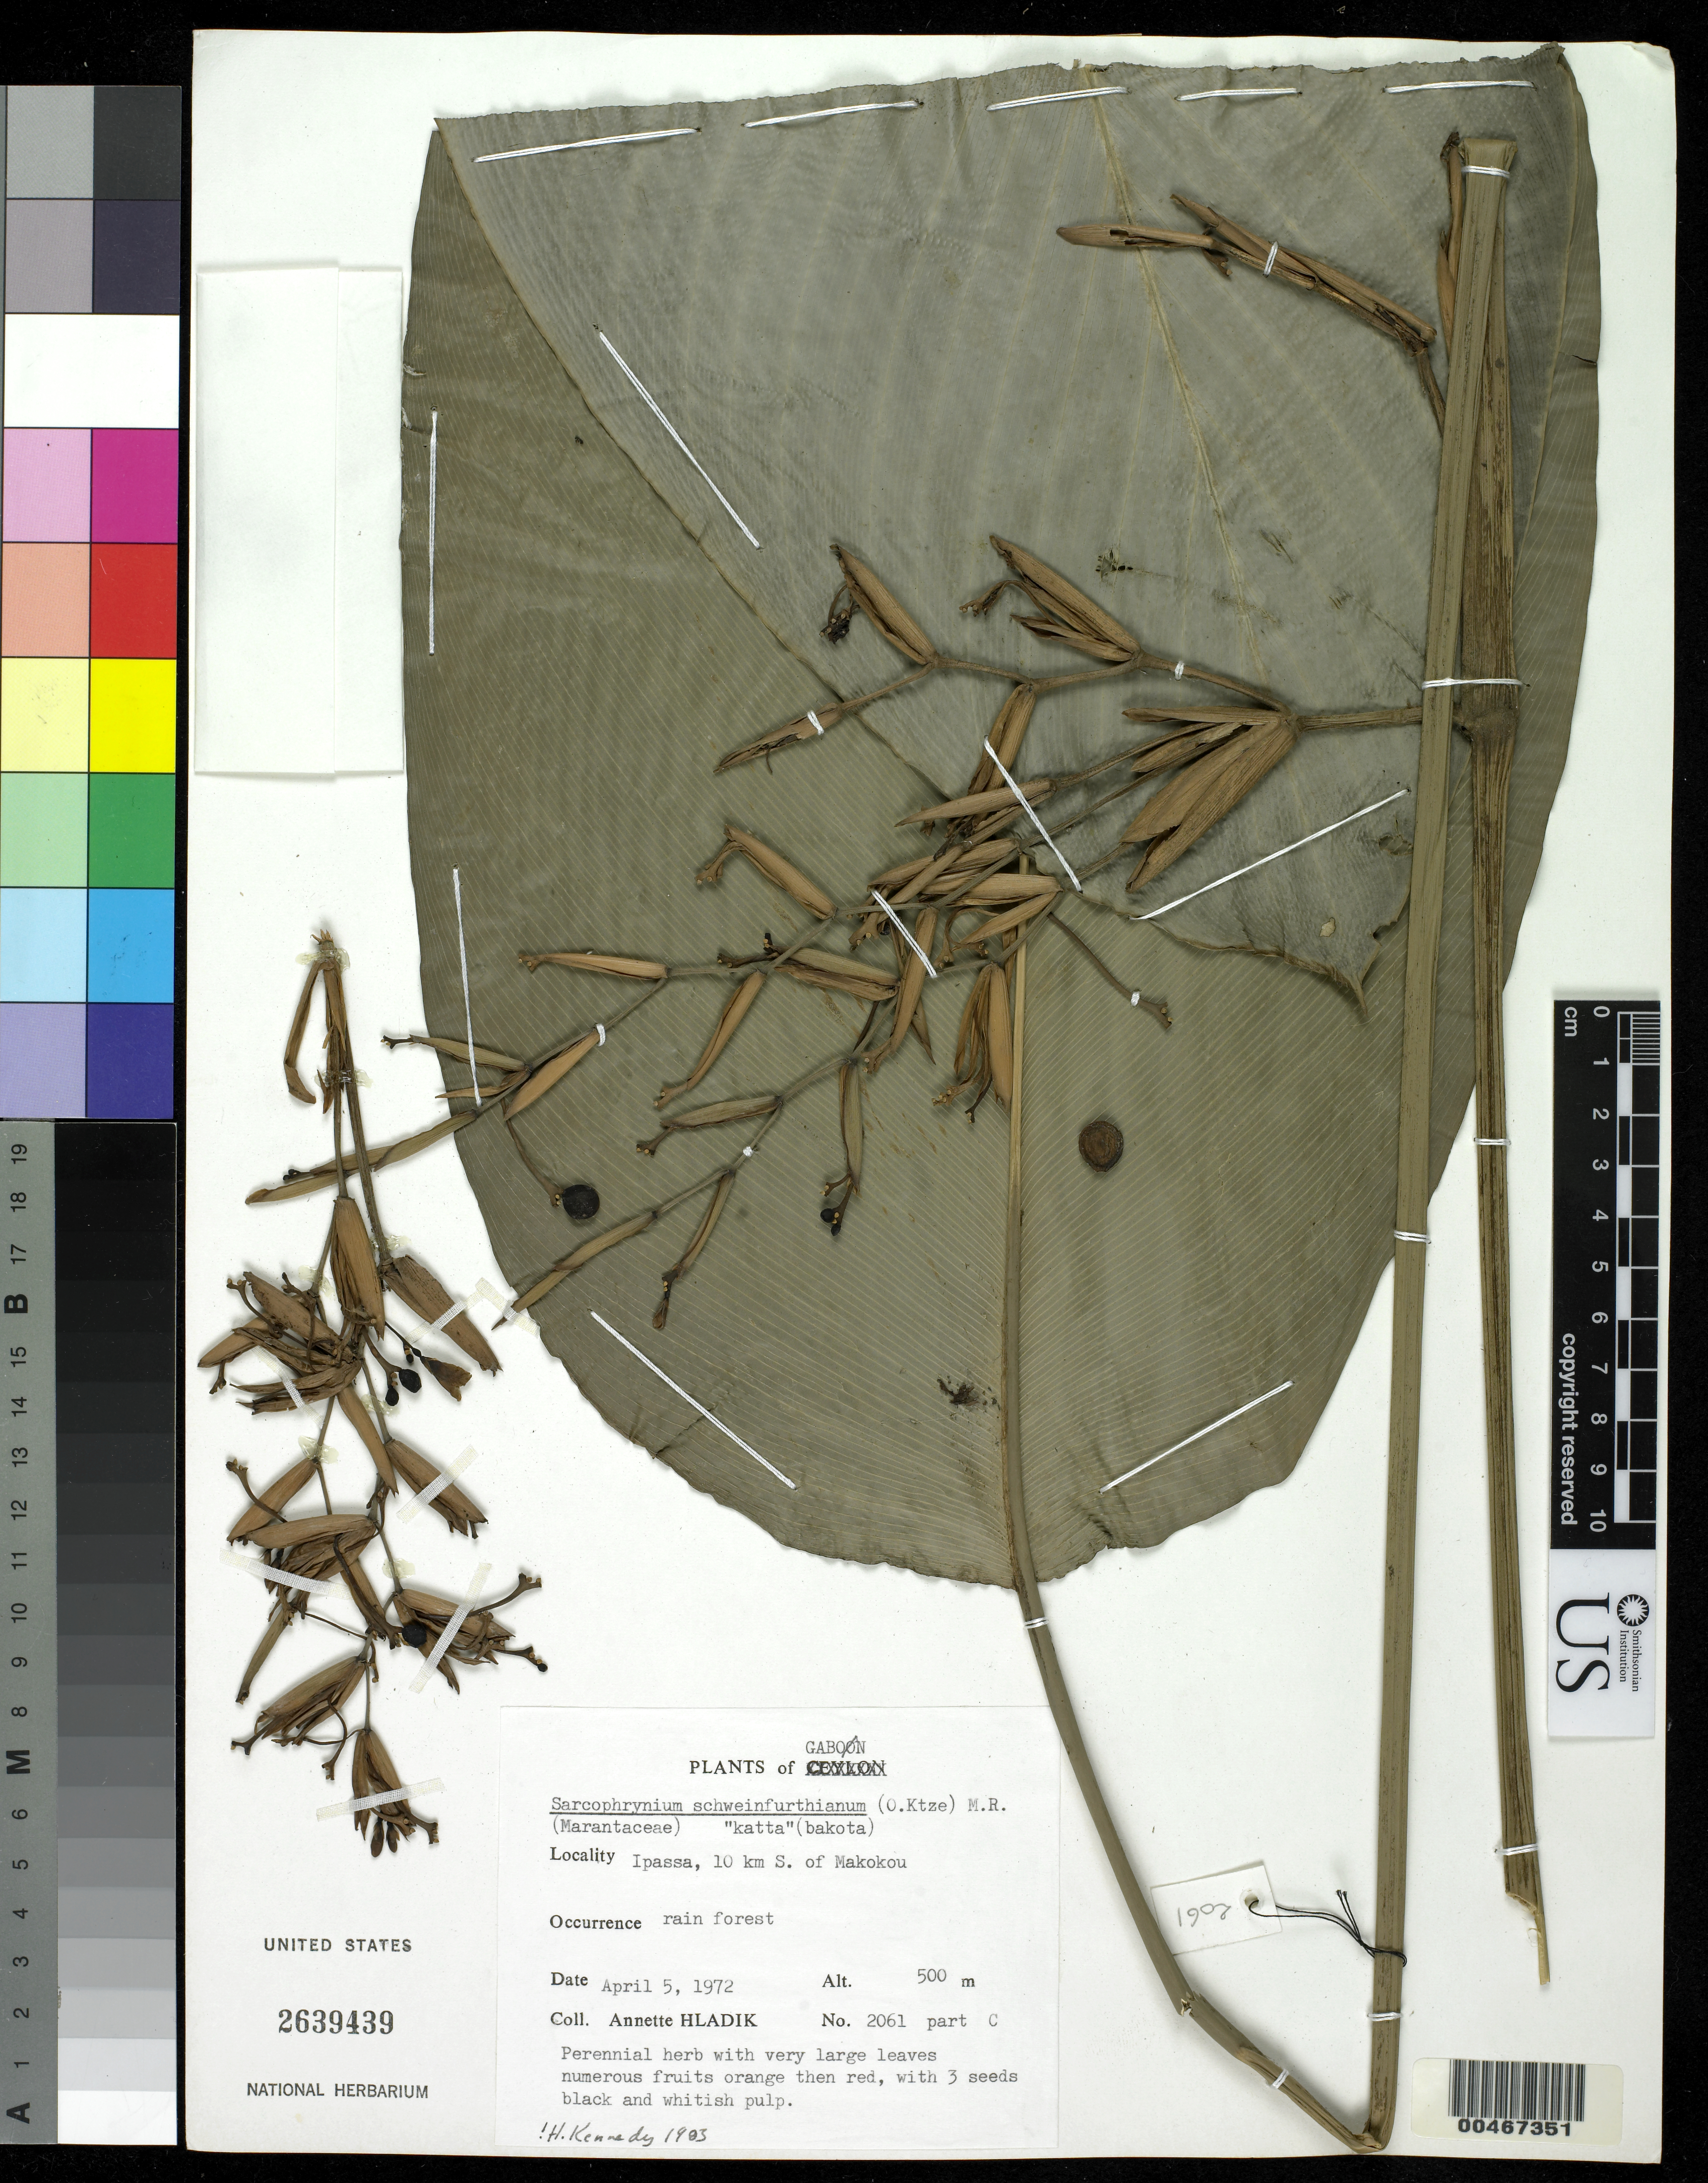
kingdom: Plantae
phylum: Tracheophyta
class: Liliopsida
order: Zingiberales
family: Marantaceae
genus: Sarcophrynium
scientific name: Sarcophrynium schweinfurthianum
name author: (Kuntze) Milne-Redh.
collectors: A. Hladik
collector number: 2061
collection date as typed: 05 Apr 1972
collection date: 1972-04-05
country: Gabon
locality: Ipassa, S of Makokou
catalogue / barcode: US 2639439